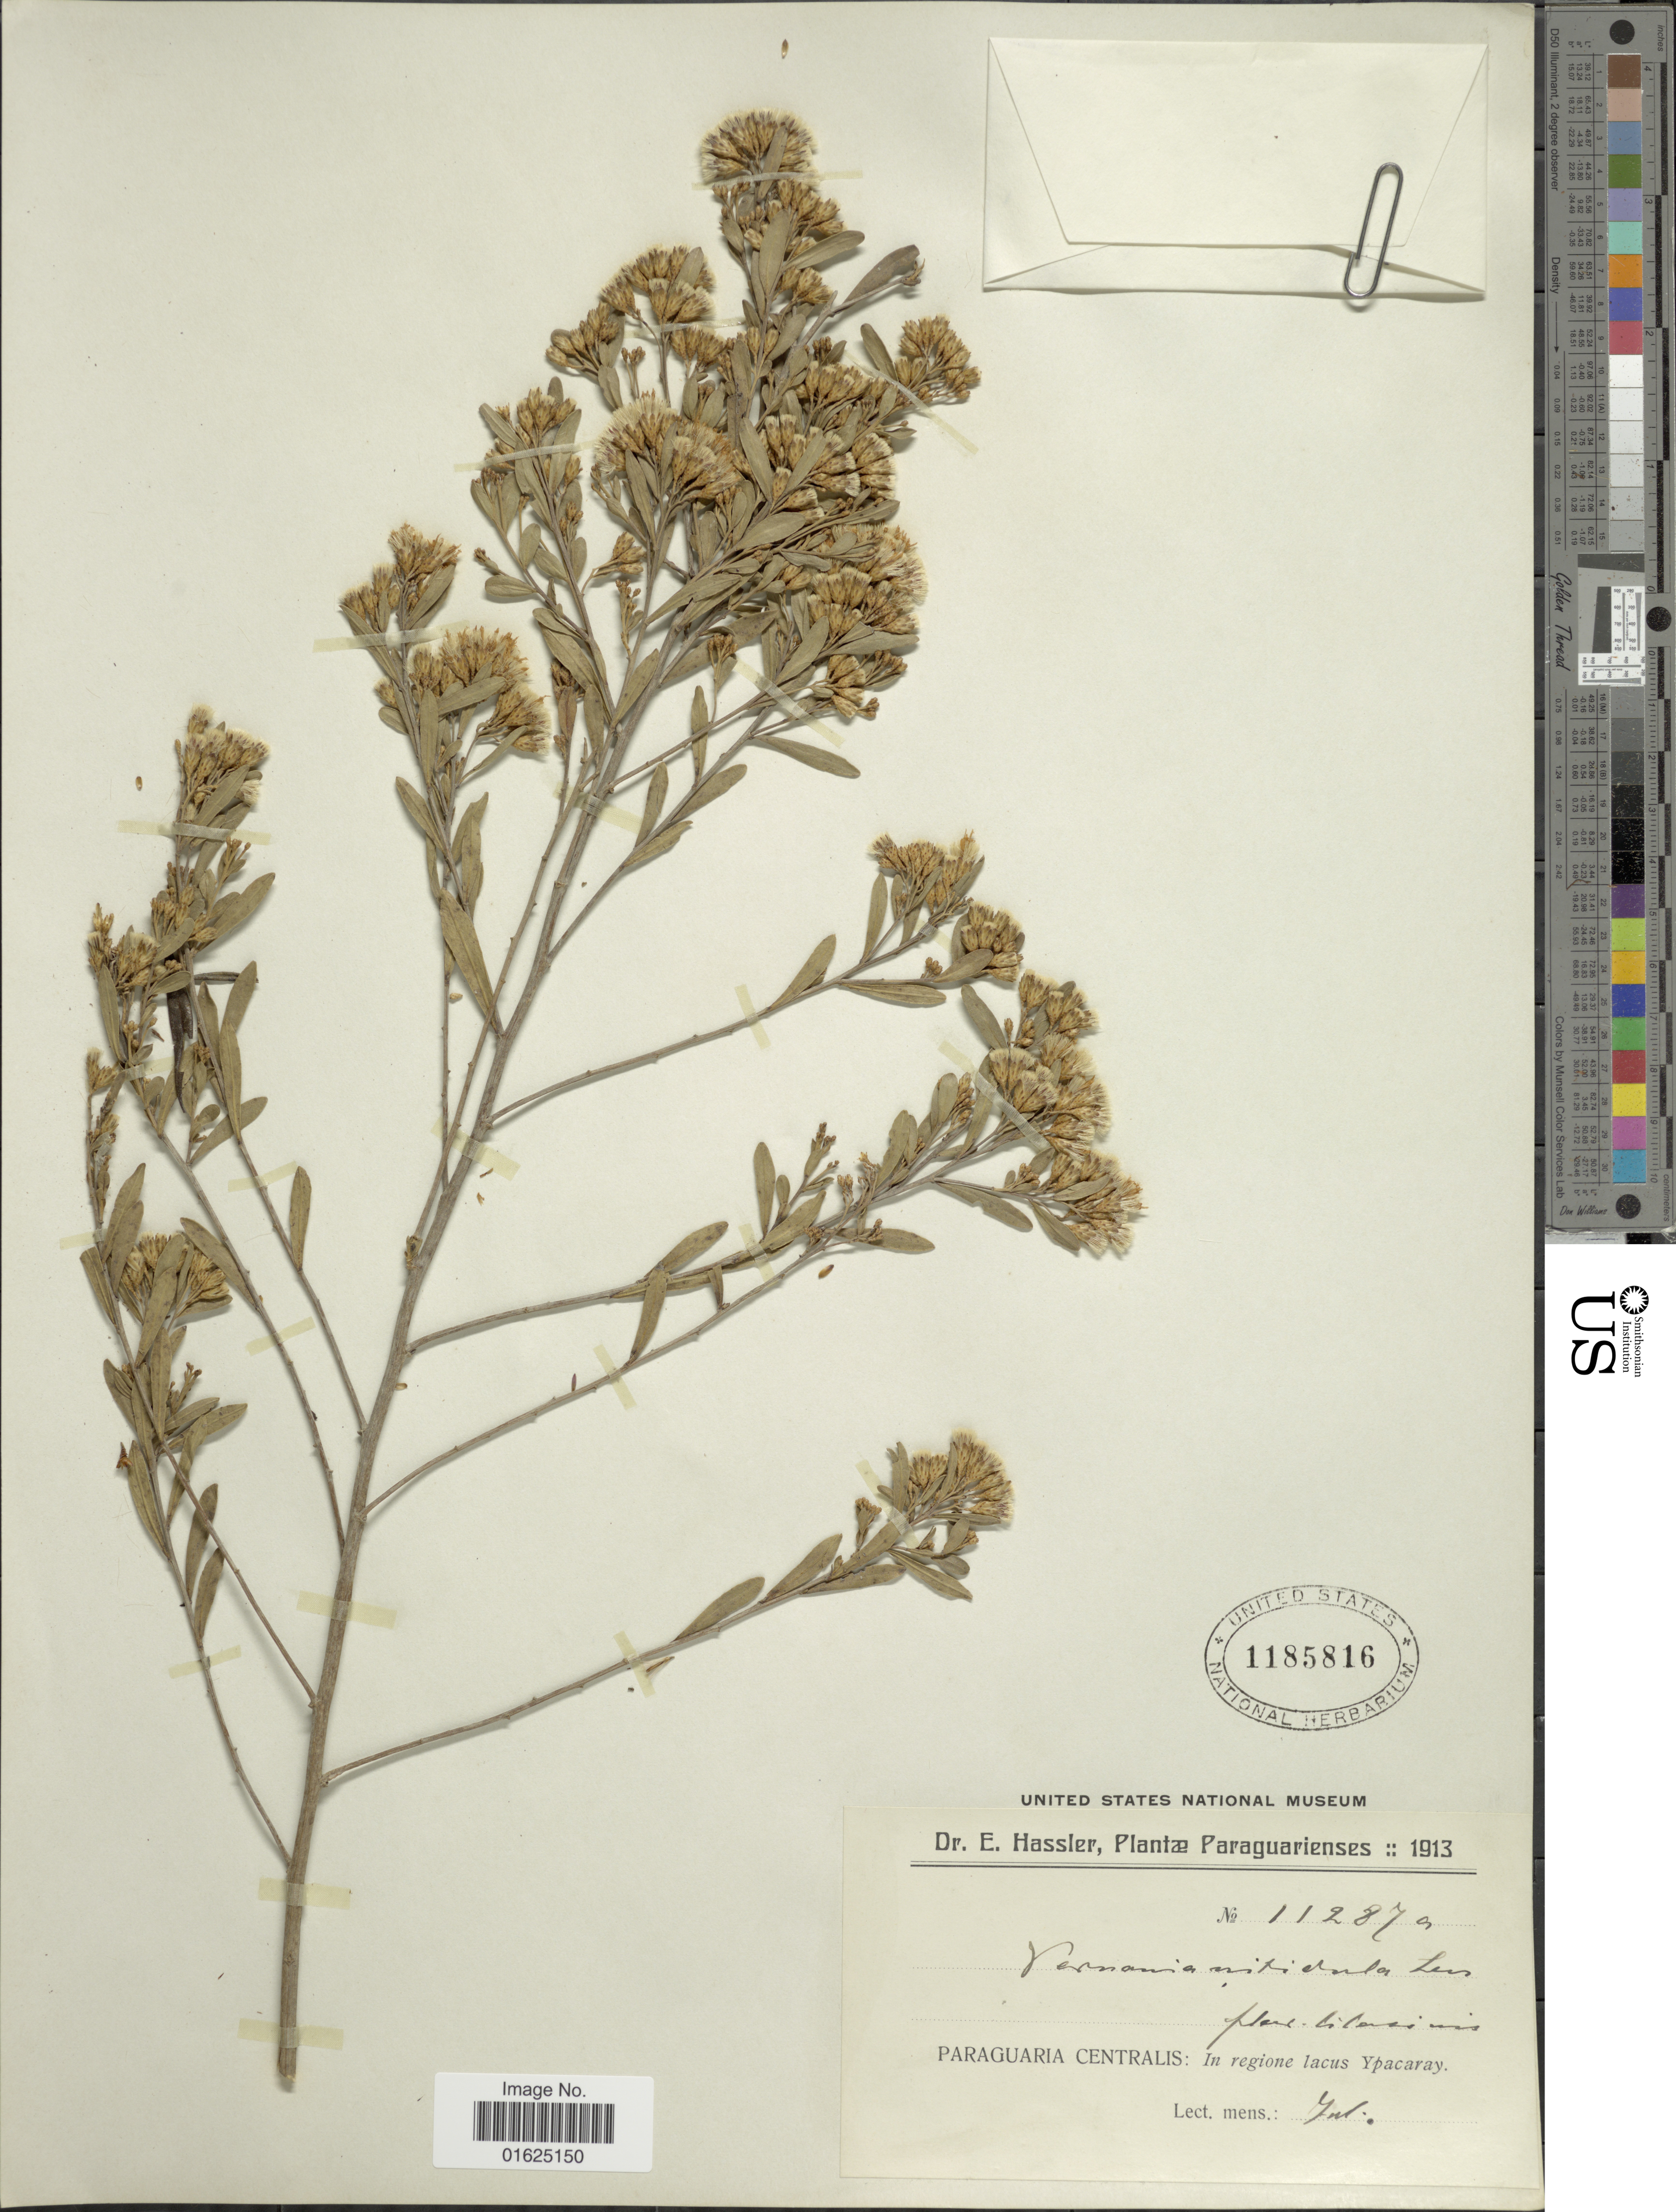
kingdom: Plantae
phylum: Tracheophyta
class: Magnoliopsida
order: Asterales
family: Asteraceae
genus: Vernonanthura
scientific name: Vernonanthura montevidensis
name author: (Spreng.) H. Rob.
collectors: E. Hassler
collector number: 11287a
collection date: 1913-07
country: Paraguay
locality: Paraguaria Centralis: In regione lacus Ypacaray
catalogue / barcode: US 1185816